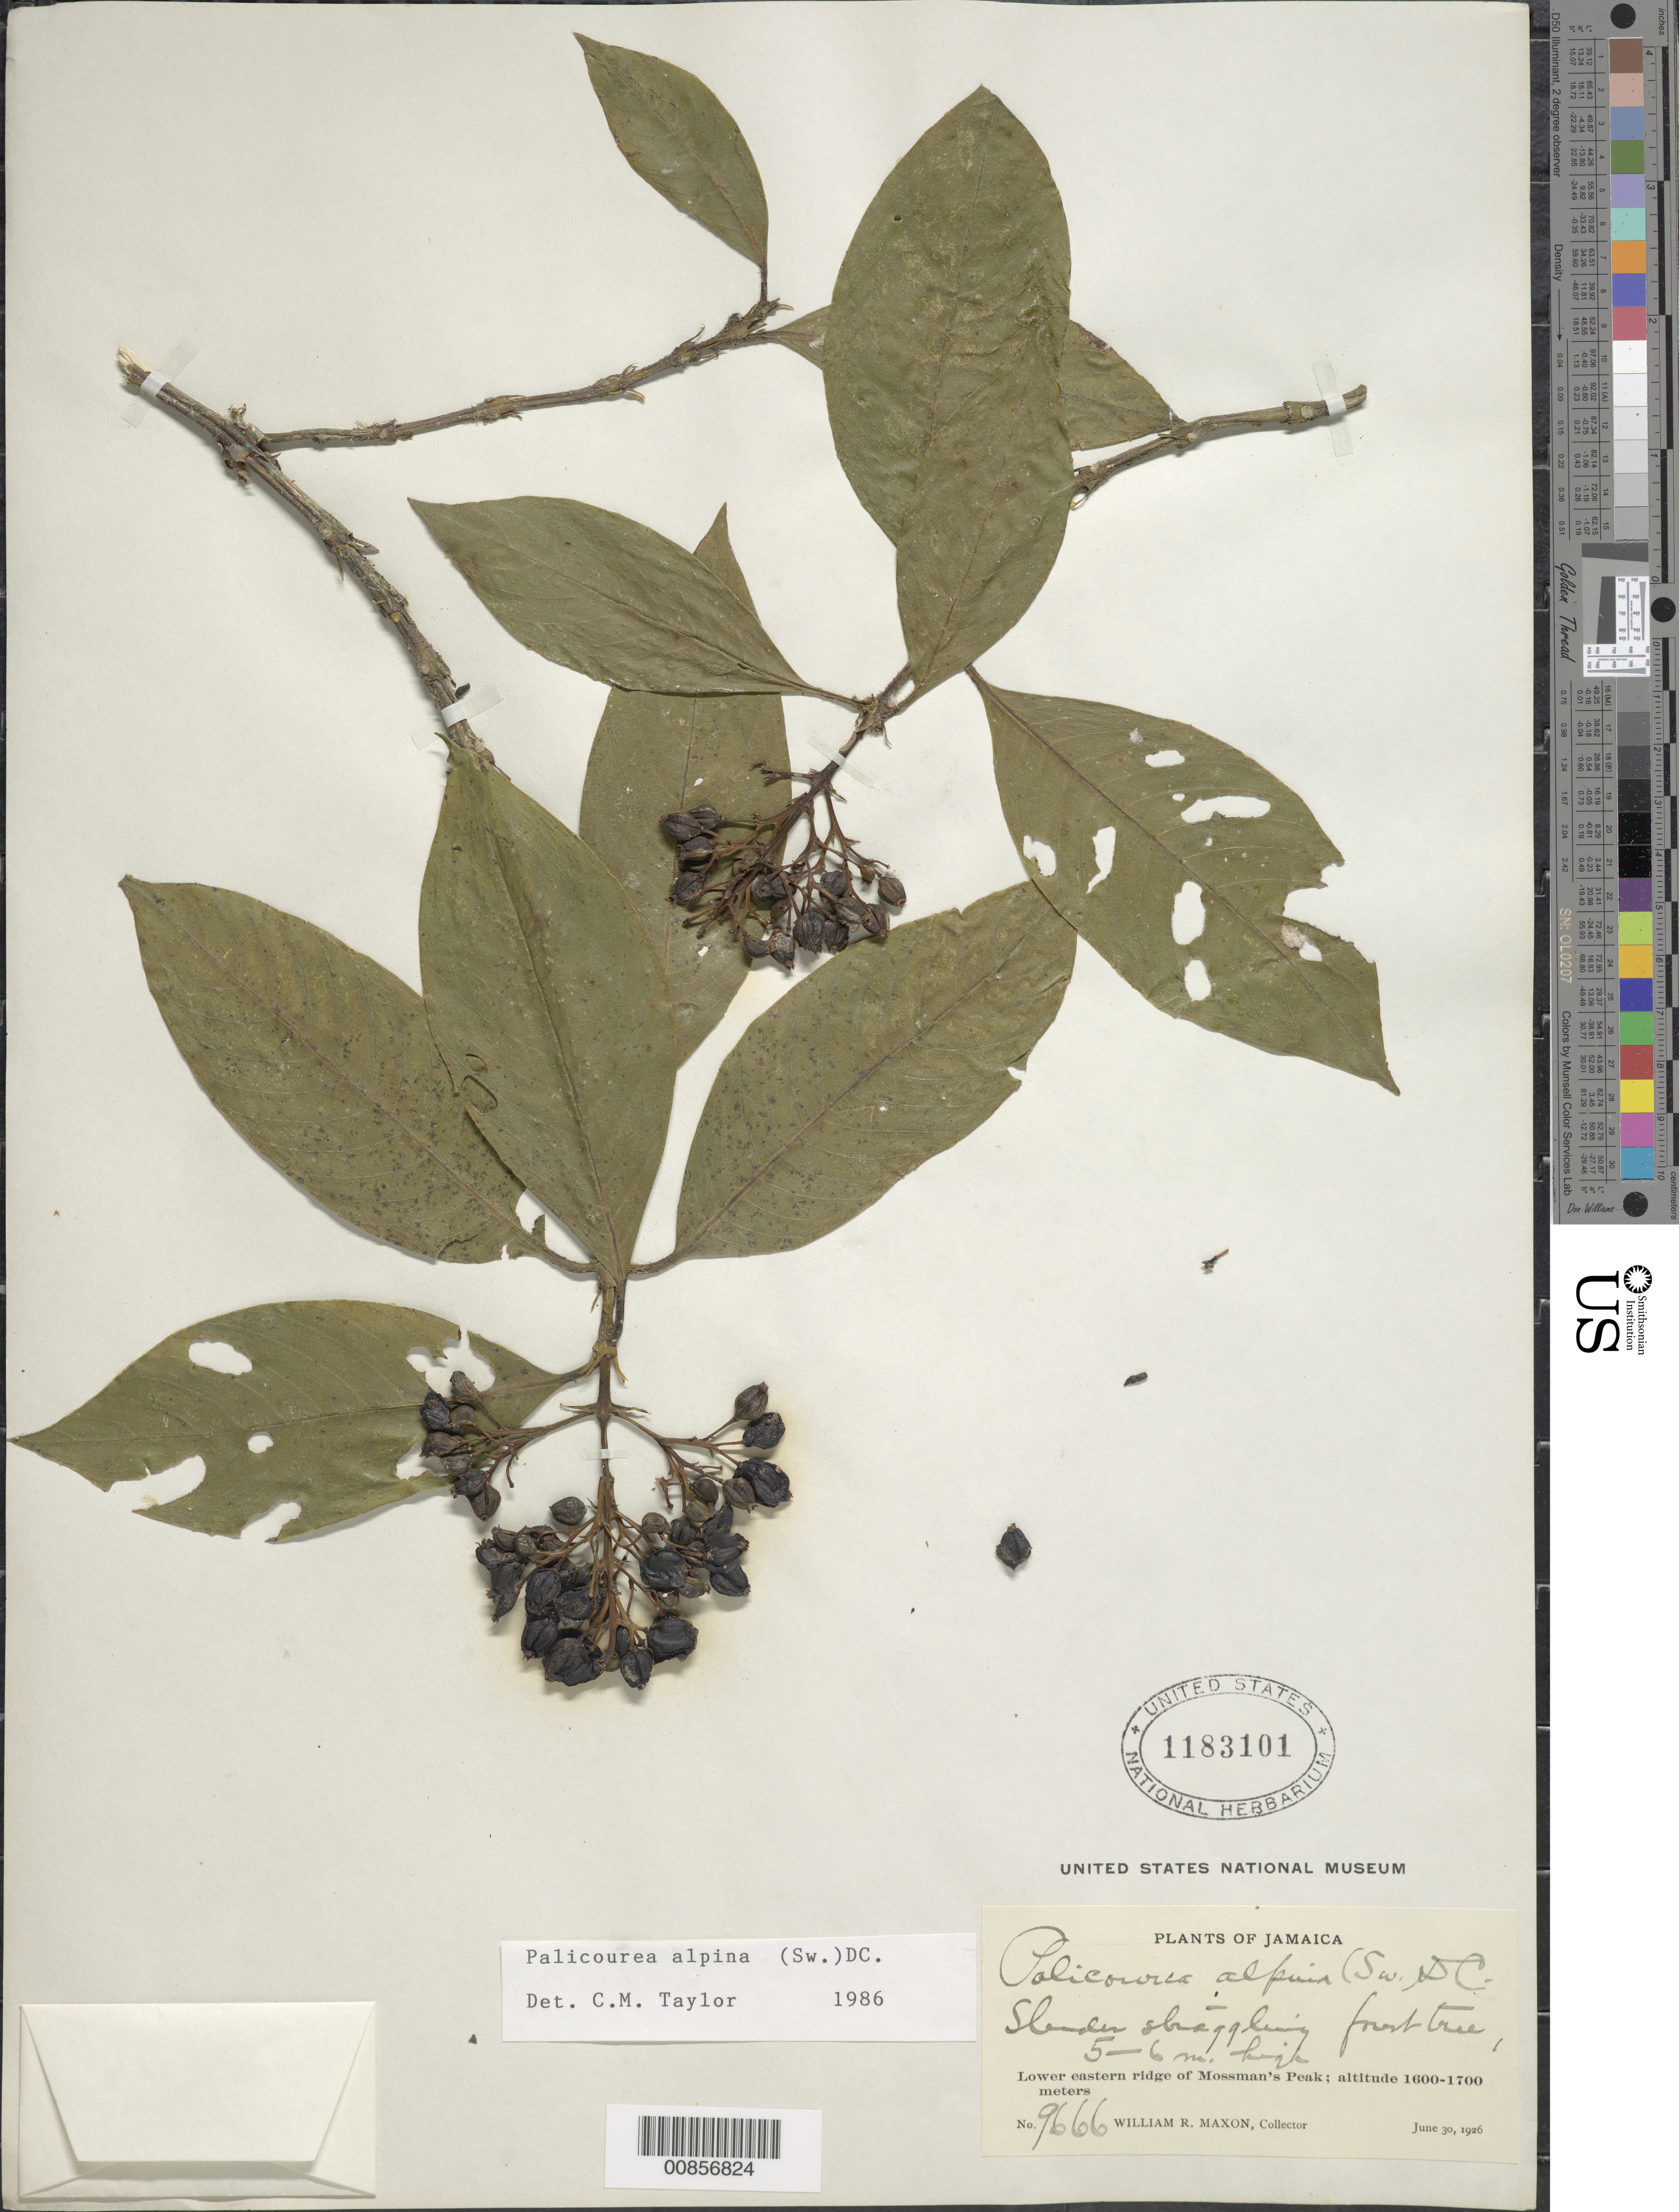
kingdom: Plantae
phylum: Tracheophyta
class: Magnoliopsida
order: Gentianales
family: Rubiaceae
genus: Palicourea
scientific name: Palicourea alpina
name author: (Sw.) DC.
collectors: W. R. Maxon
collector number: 9666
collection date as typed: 30 Jun 1926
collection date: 1926-06-30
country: Jamaica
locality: Lower eastern ridge of Mossman's Peak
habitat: Montane forest on lower ridge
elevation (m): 1600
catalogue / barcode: US 1183101